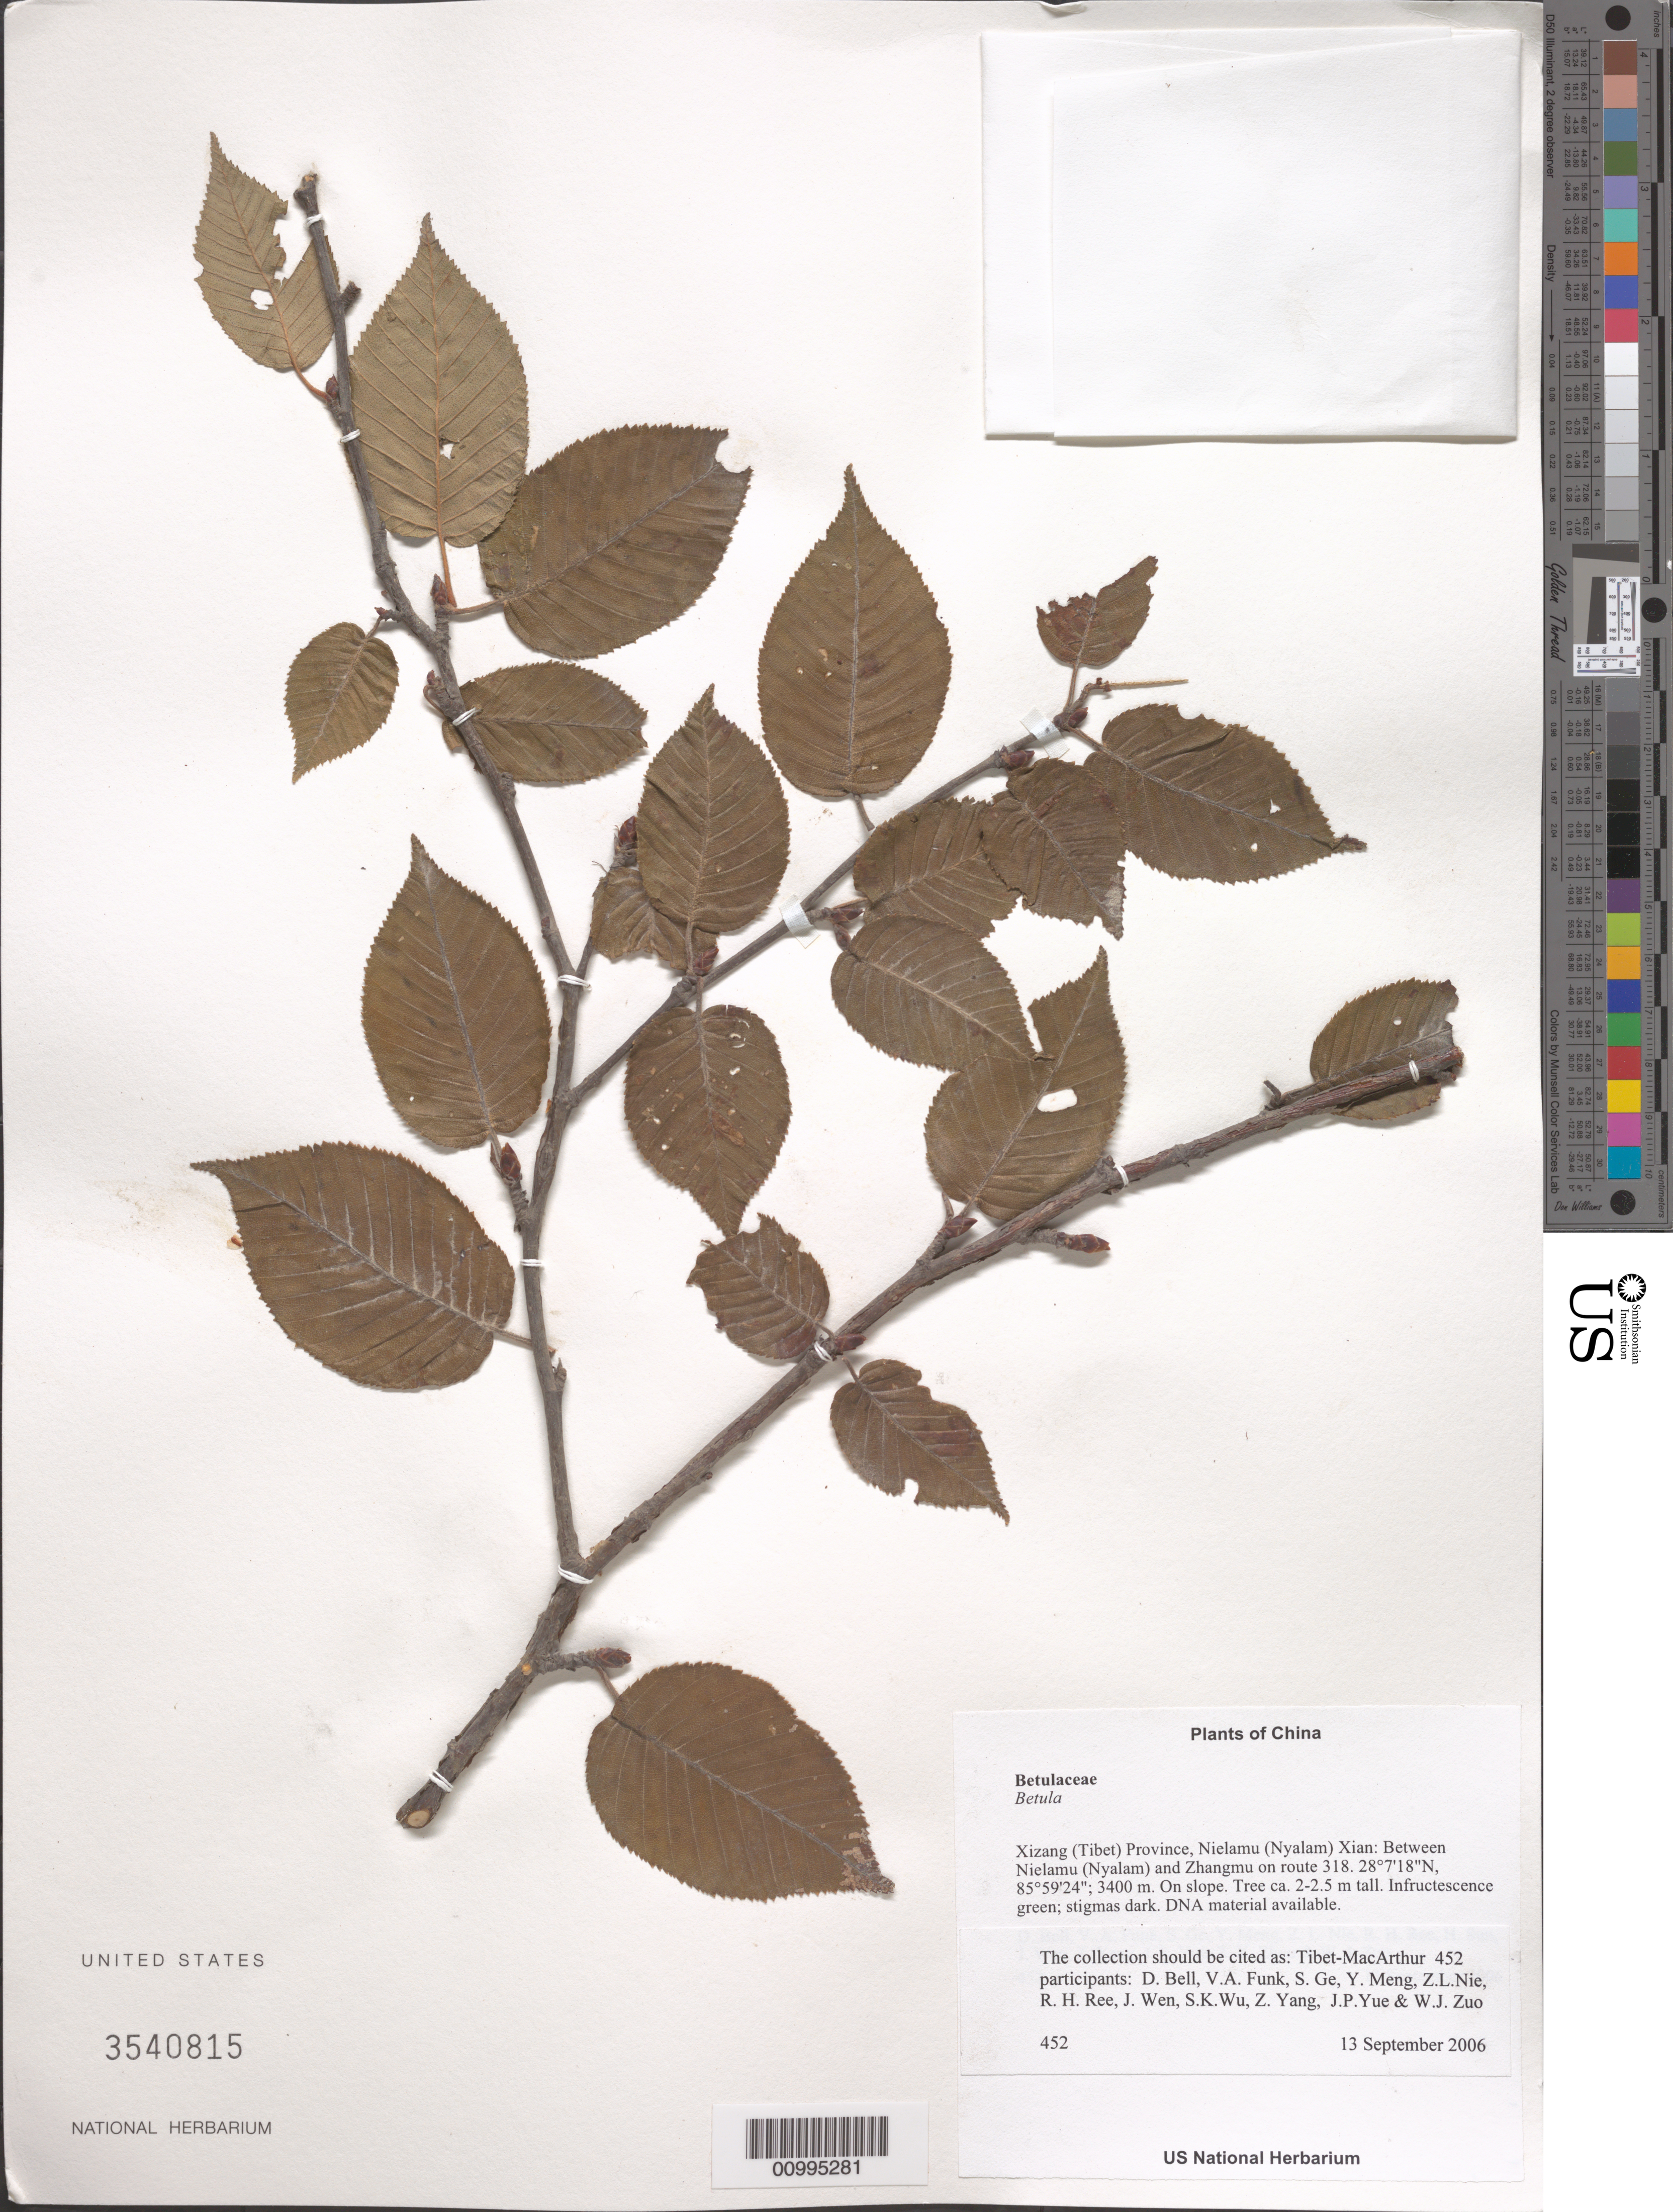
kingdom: Plantae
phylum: Tracheophyta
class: Magnoliopsida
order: Fagales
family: Betulaceae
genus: Betula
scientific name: Betula sp.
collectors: Tibet-MacArthur, D. A. Bell, V. Funk, S. Ge, Y. Meng, Z. Nie, R. Ree, H. Sun, J. Wen, Z. Yang, J. Yue, Z. Zhou & W. Zuo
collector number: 452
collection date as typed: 13 Sep 2006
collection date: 2006-09-13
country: China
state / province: Xizang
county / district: Nielamu (Nyalam) Xian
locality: Between Nielamu (Nyalam) and Zhangmu on route 318.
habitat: Rocky slopes, cliff bases and disturbed areas beside road. On slope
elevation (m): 3400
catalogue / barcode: US 3540815